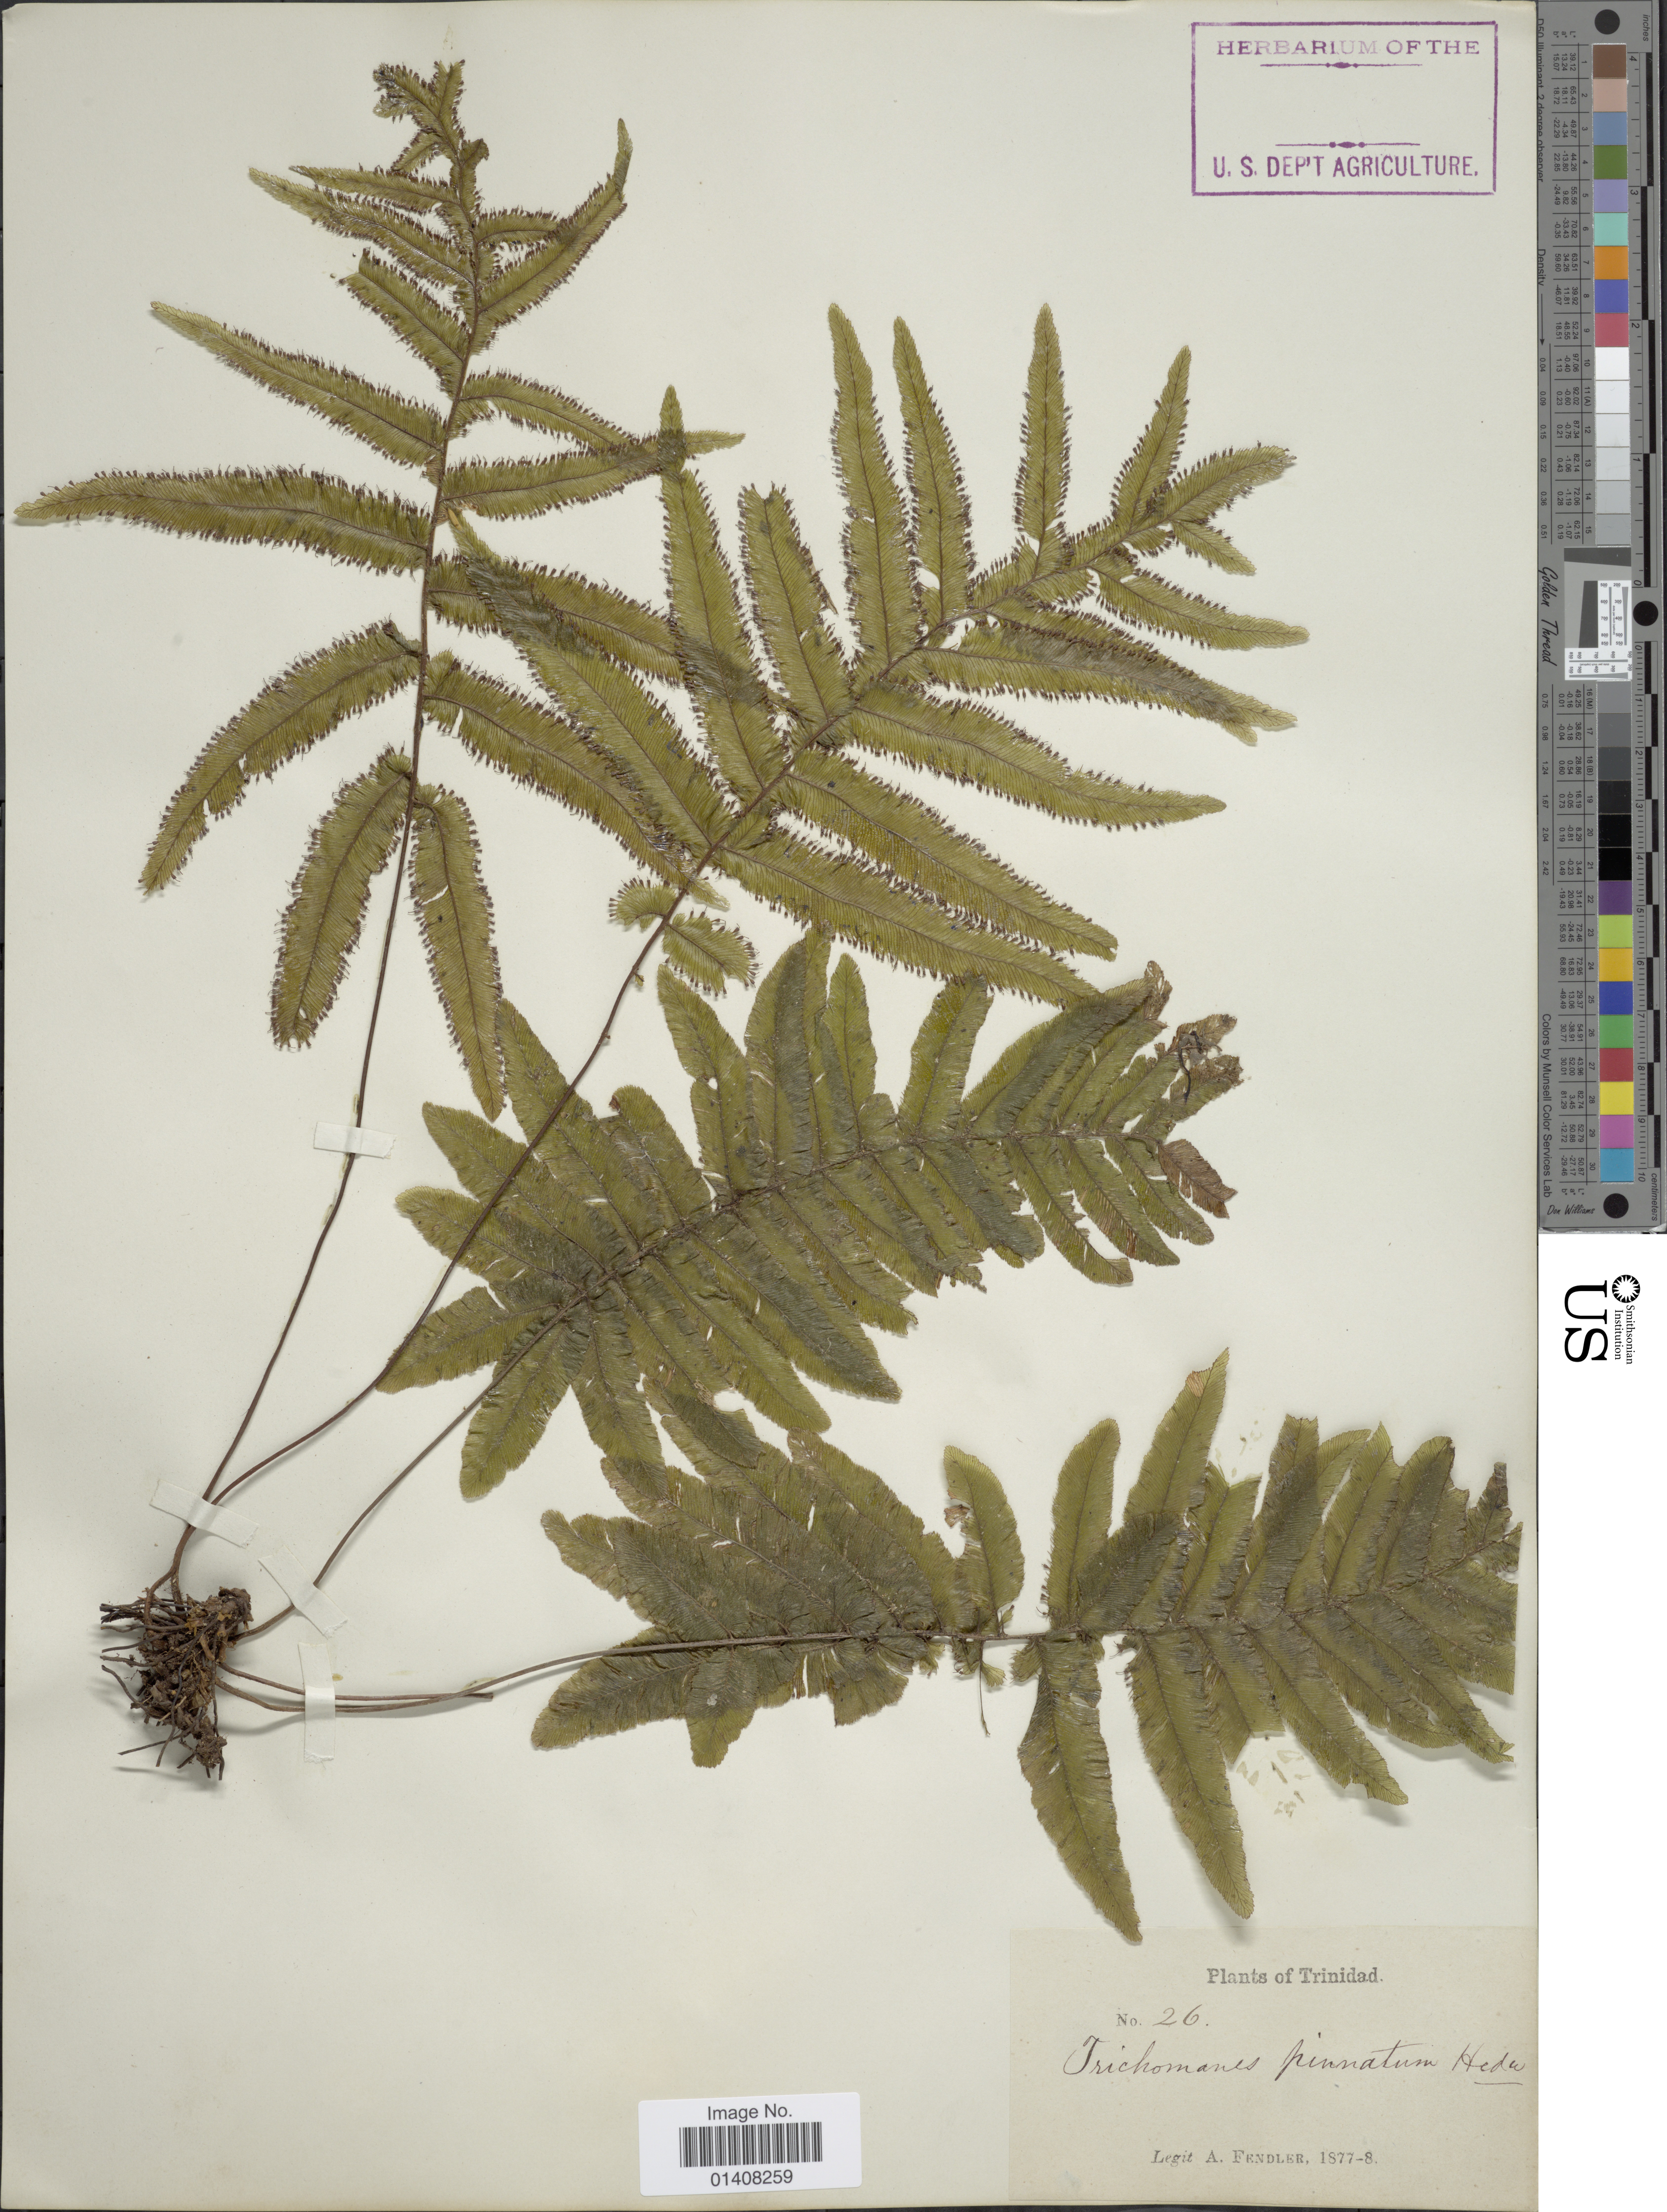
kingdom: Plantae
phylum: Tracheophyta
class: Polypodiopsida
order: Hymenophyllales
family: Hymenophyllaceae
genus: Trichomanes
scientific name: Trichomanes pinnatum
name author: Hedw.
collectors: A. Fendler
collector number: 26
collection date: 1877/1878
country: Trinidad and Tobago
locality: Trinidad